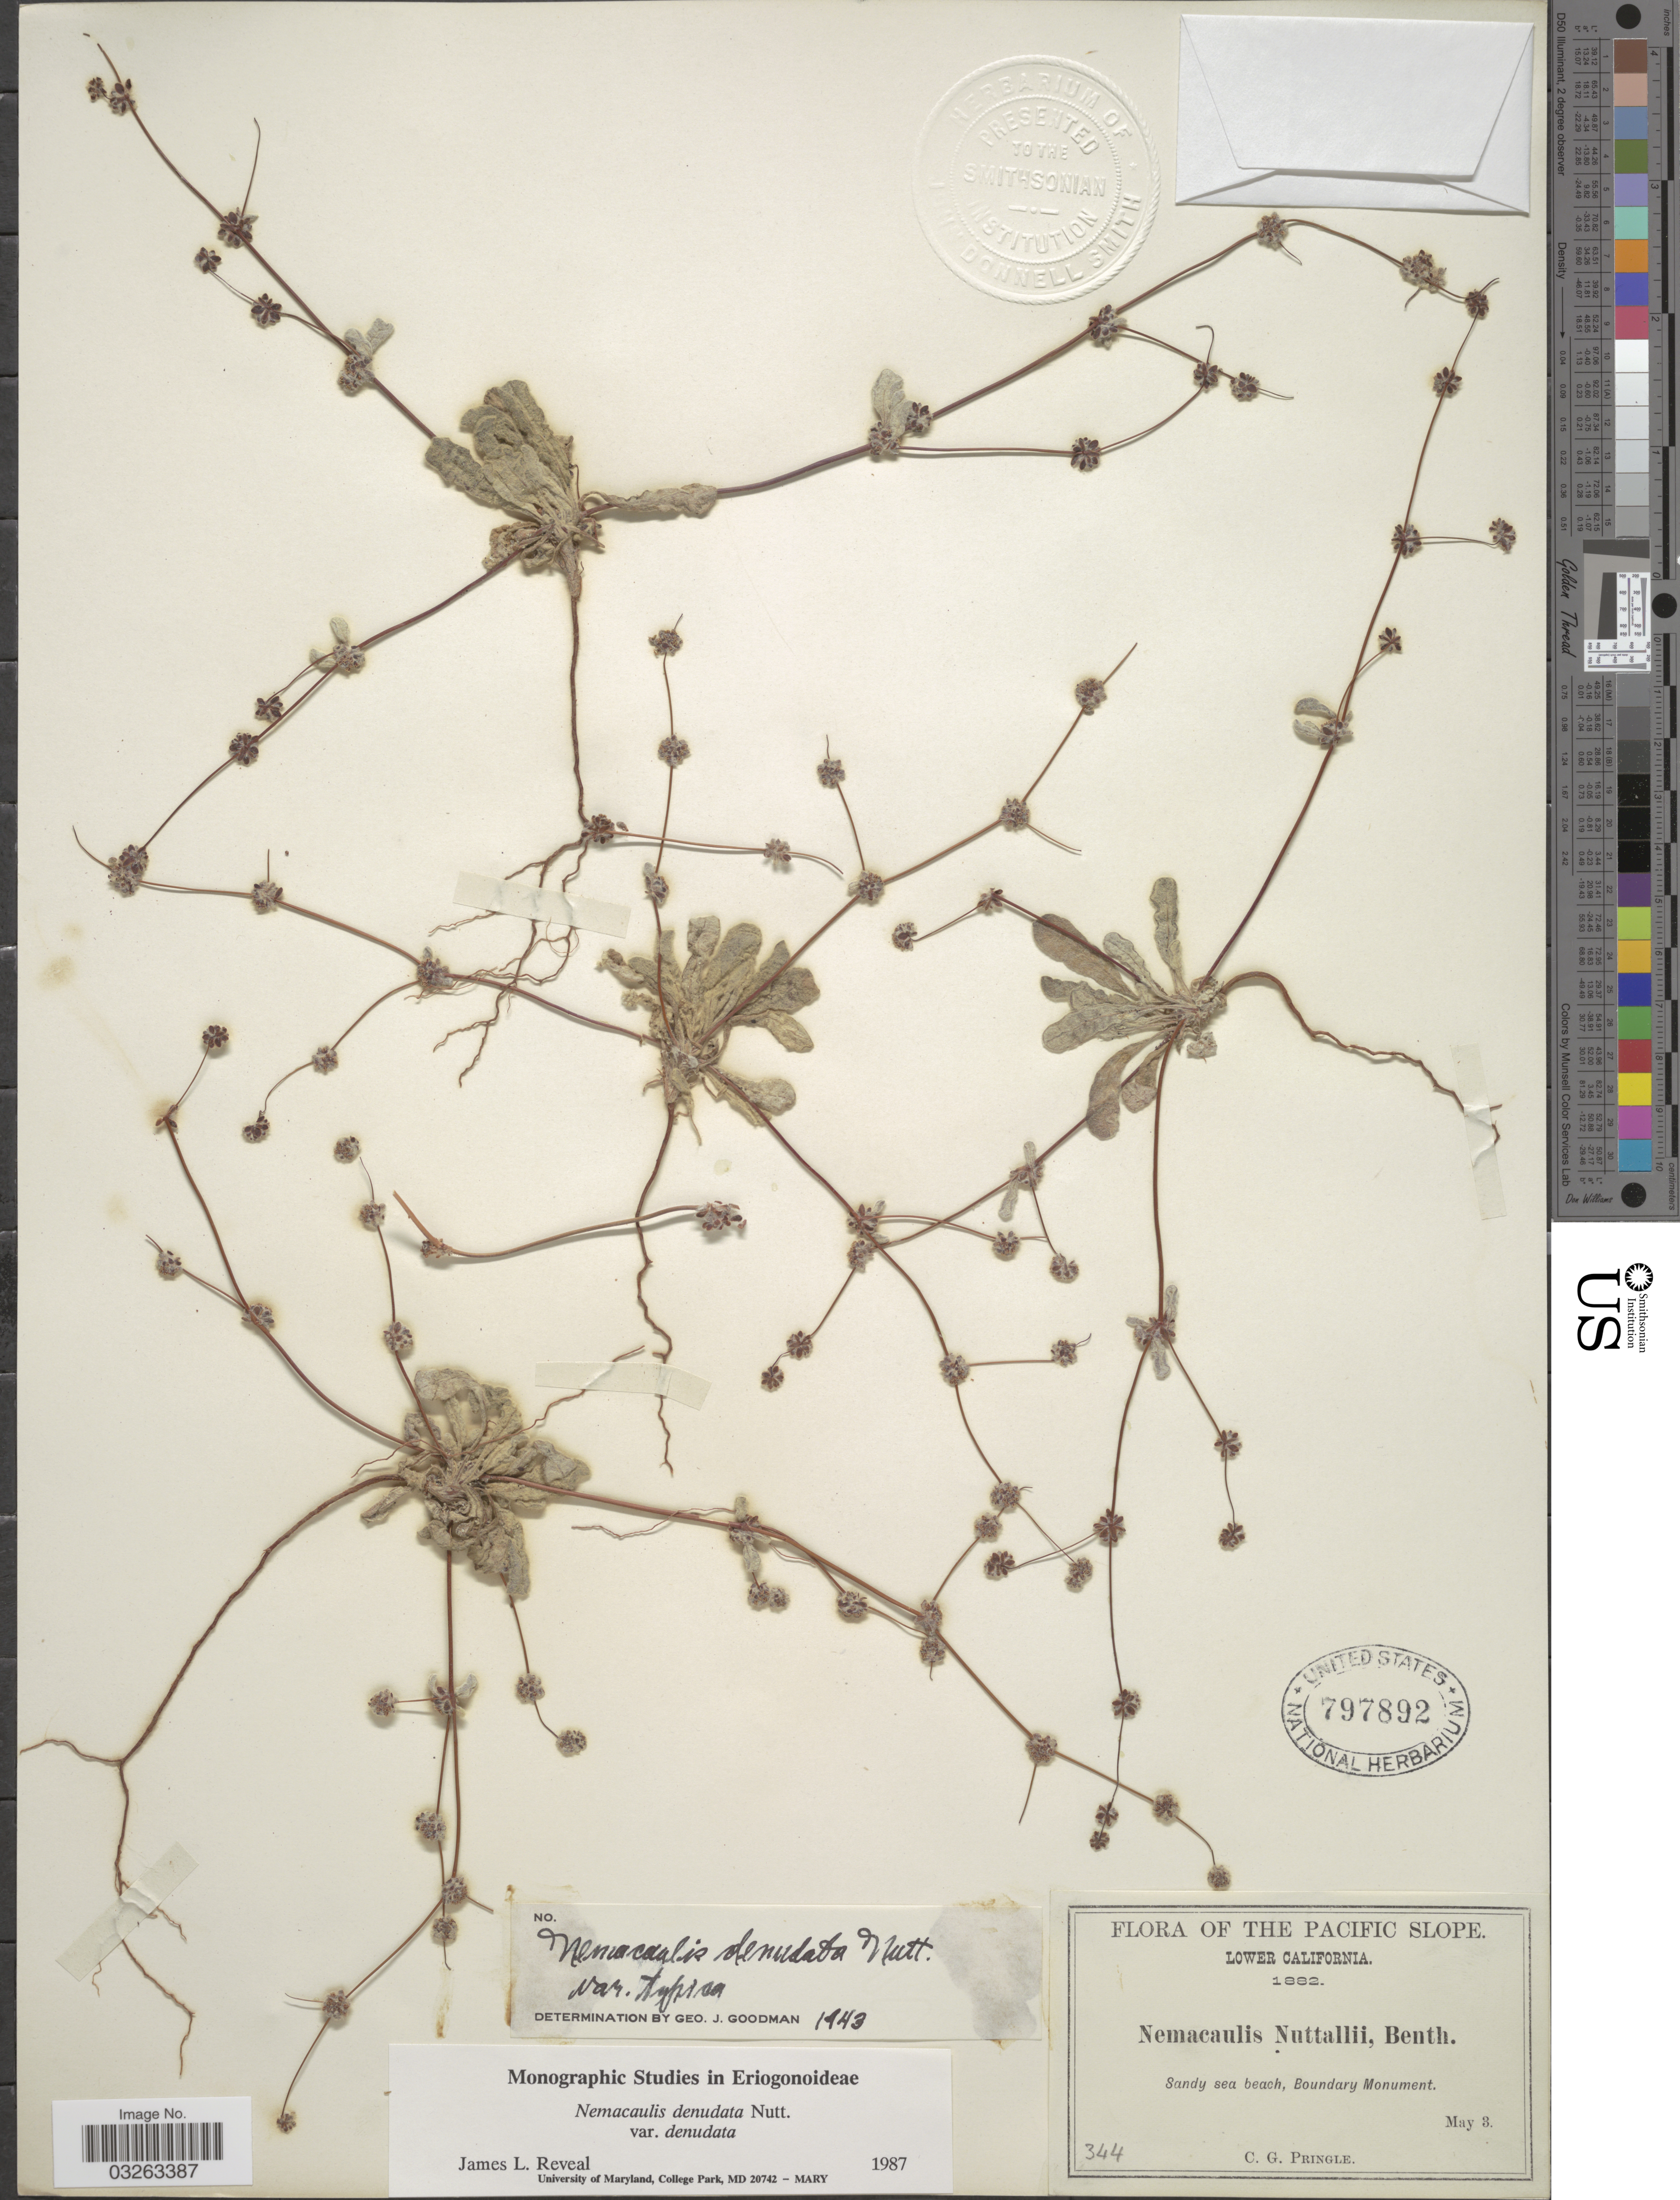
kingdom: Plantae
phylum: Tracheophyta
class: Magnoliopsida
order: Caryophyllales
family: Polygonaceae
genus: Nemacaulis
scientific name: Nemacaulis denudata var. denudata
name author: Nutt.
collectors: C. G. Pringle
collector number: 344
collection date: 1882-05-03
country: Mexico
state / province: Baja California Norte (?)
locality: Pacific Slope. Lower California. Sandy sea beach, Boundary Monument.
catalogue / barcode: US 797892